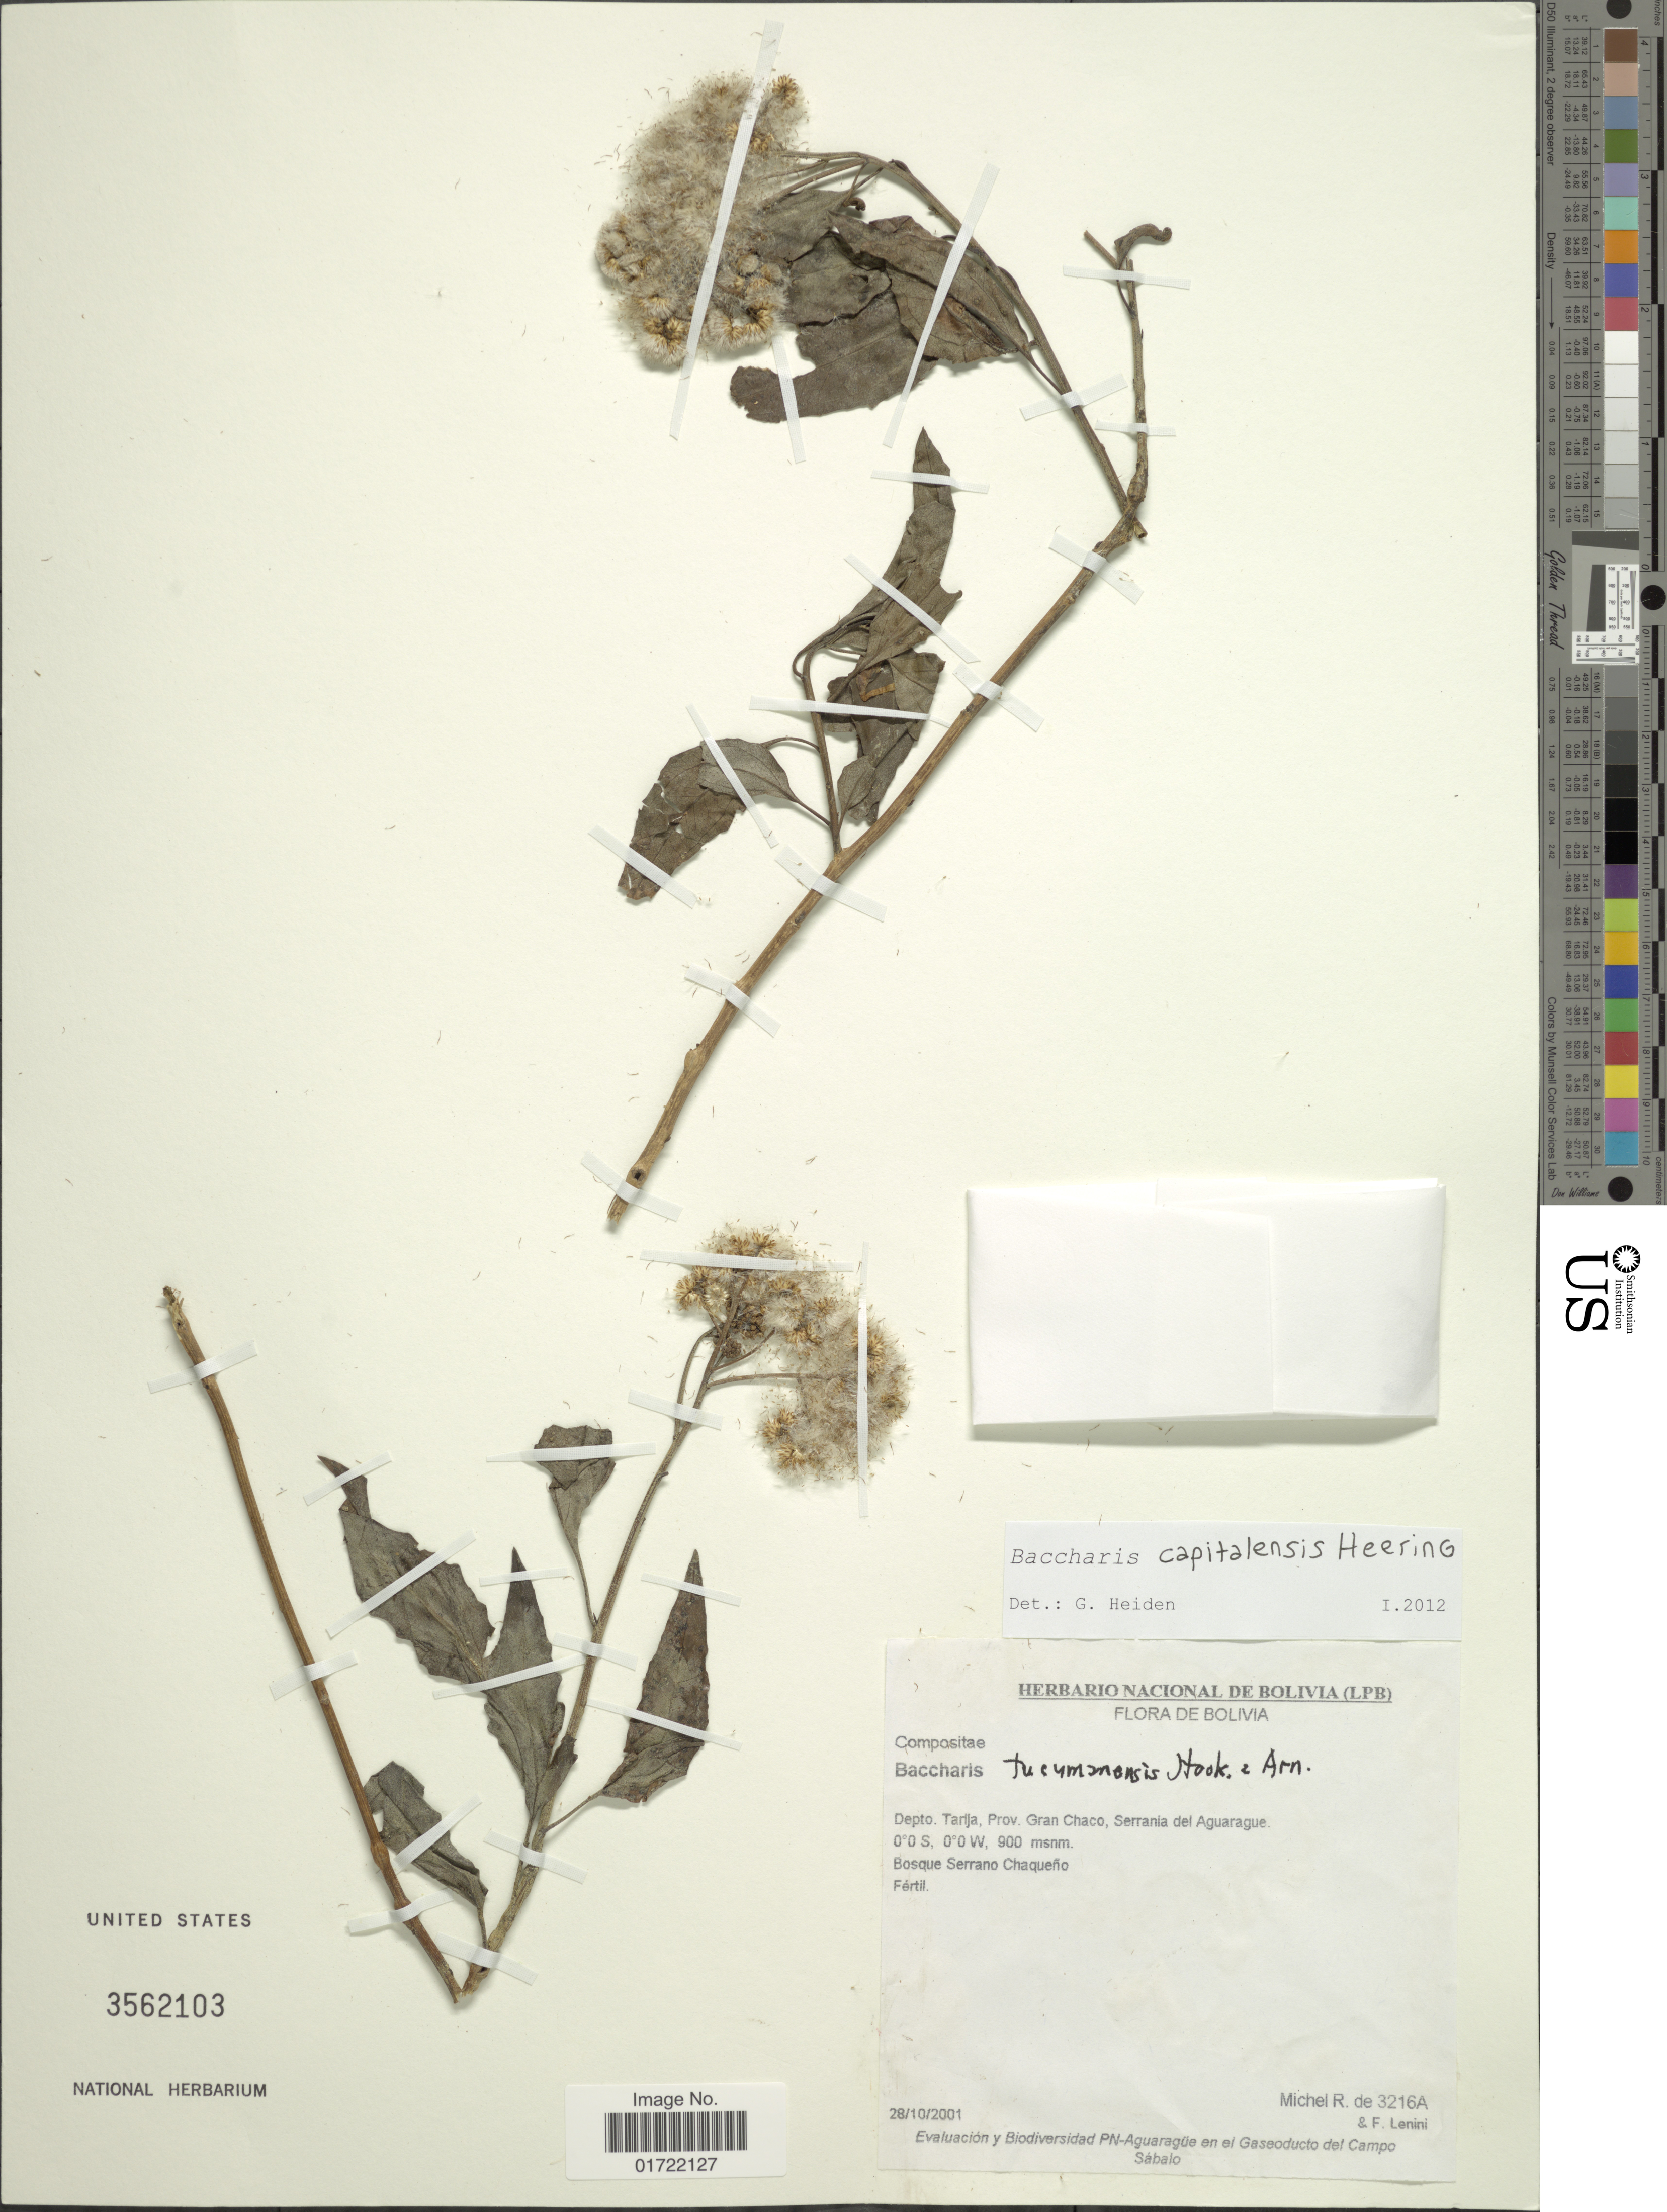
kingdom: Plantae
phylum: Tracheophyta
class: Magnoliopsida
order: Asterales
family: Asteraceae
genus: Baccharis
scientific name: Baccharis capitalensis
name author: Heering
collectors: R. d. Michel & F. Lenini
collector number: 3216A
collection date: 2001-10-28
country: Bolivia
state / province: Tarija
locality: Depto. Tarija, Prov. Gran Chaco, Serrania del Aguarague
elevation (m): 900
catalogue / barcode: US 3562103